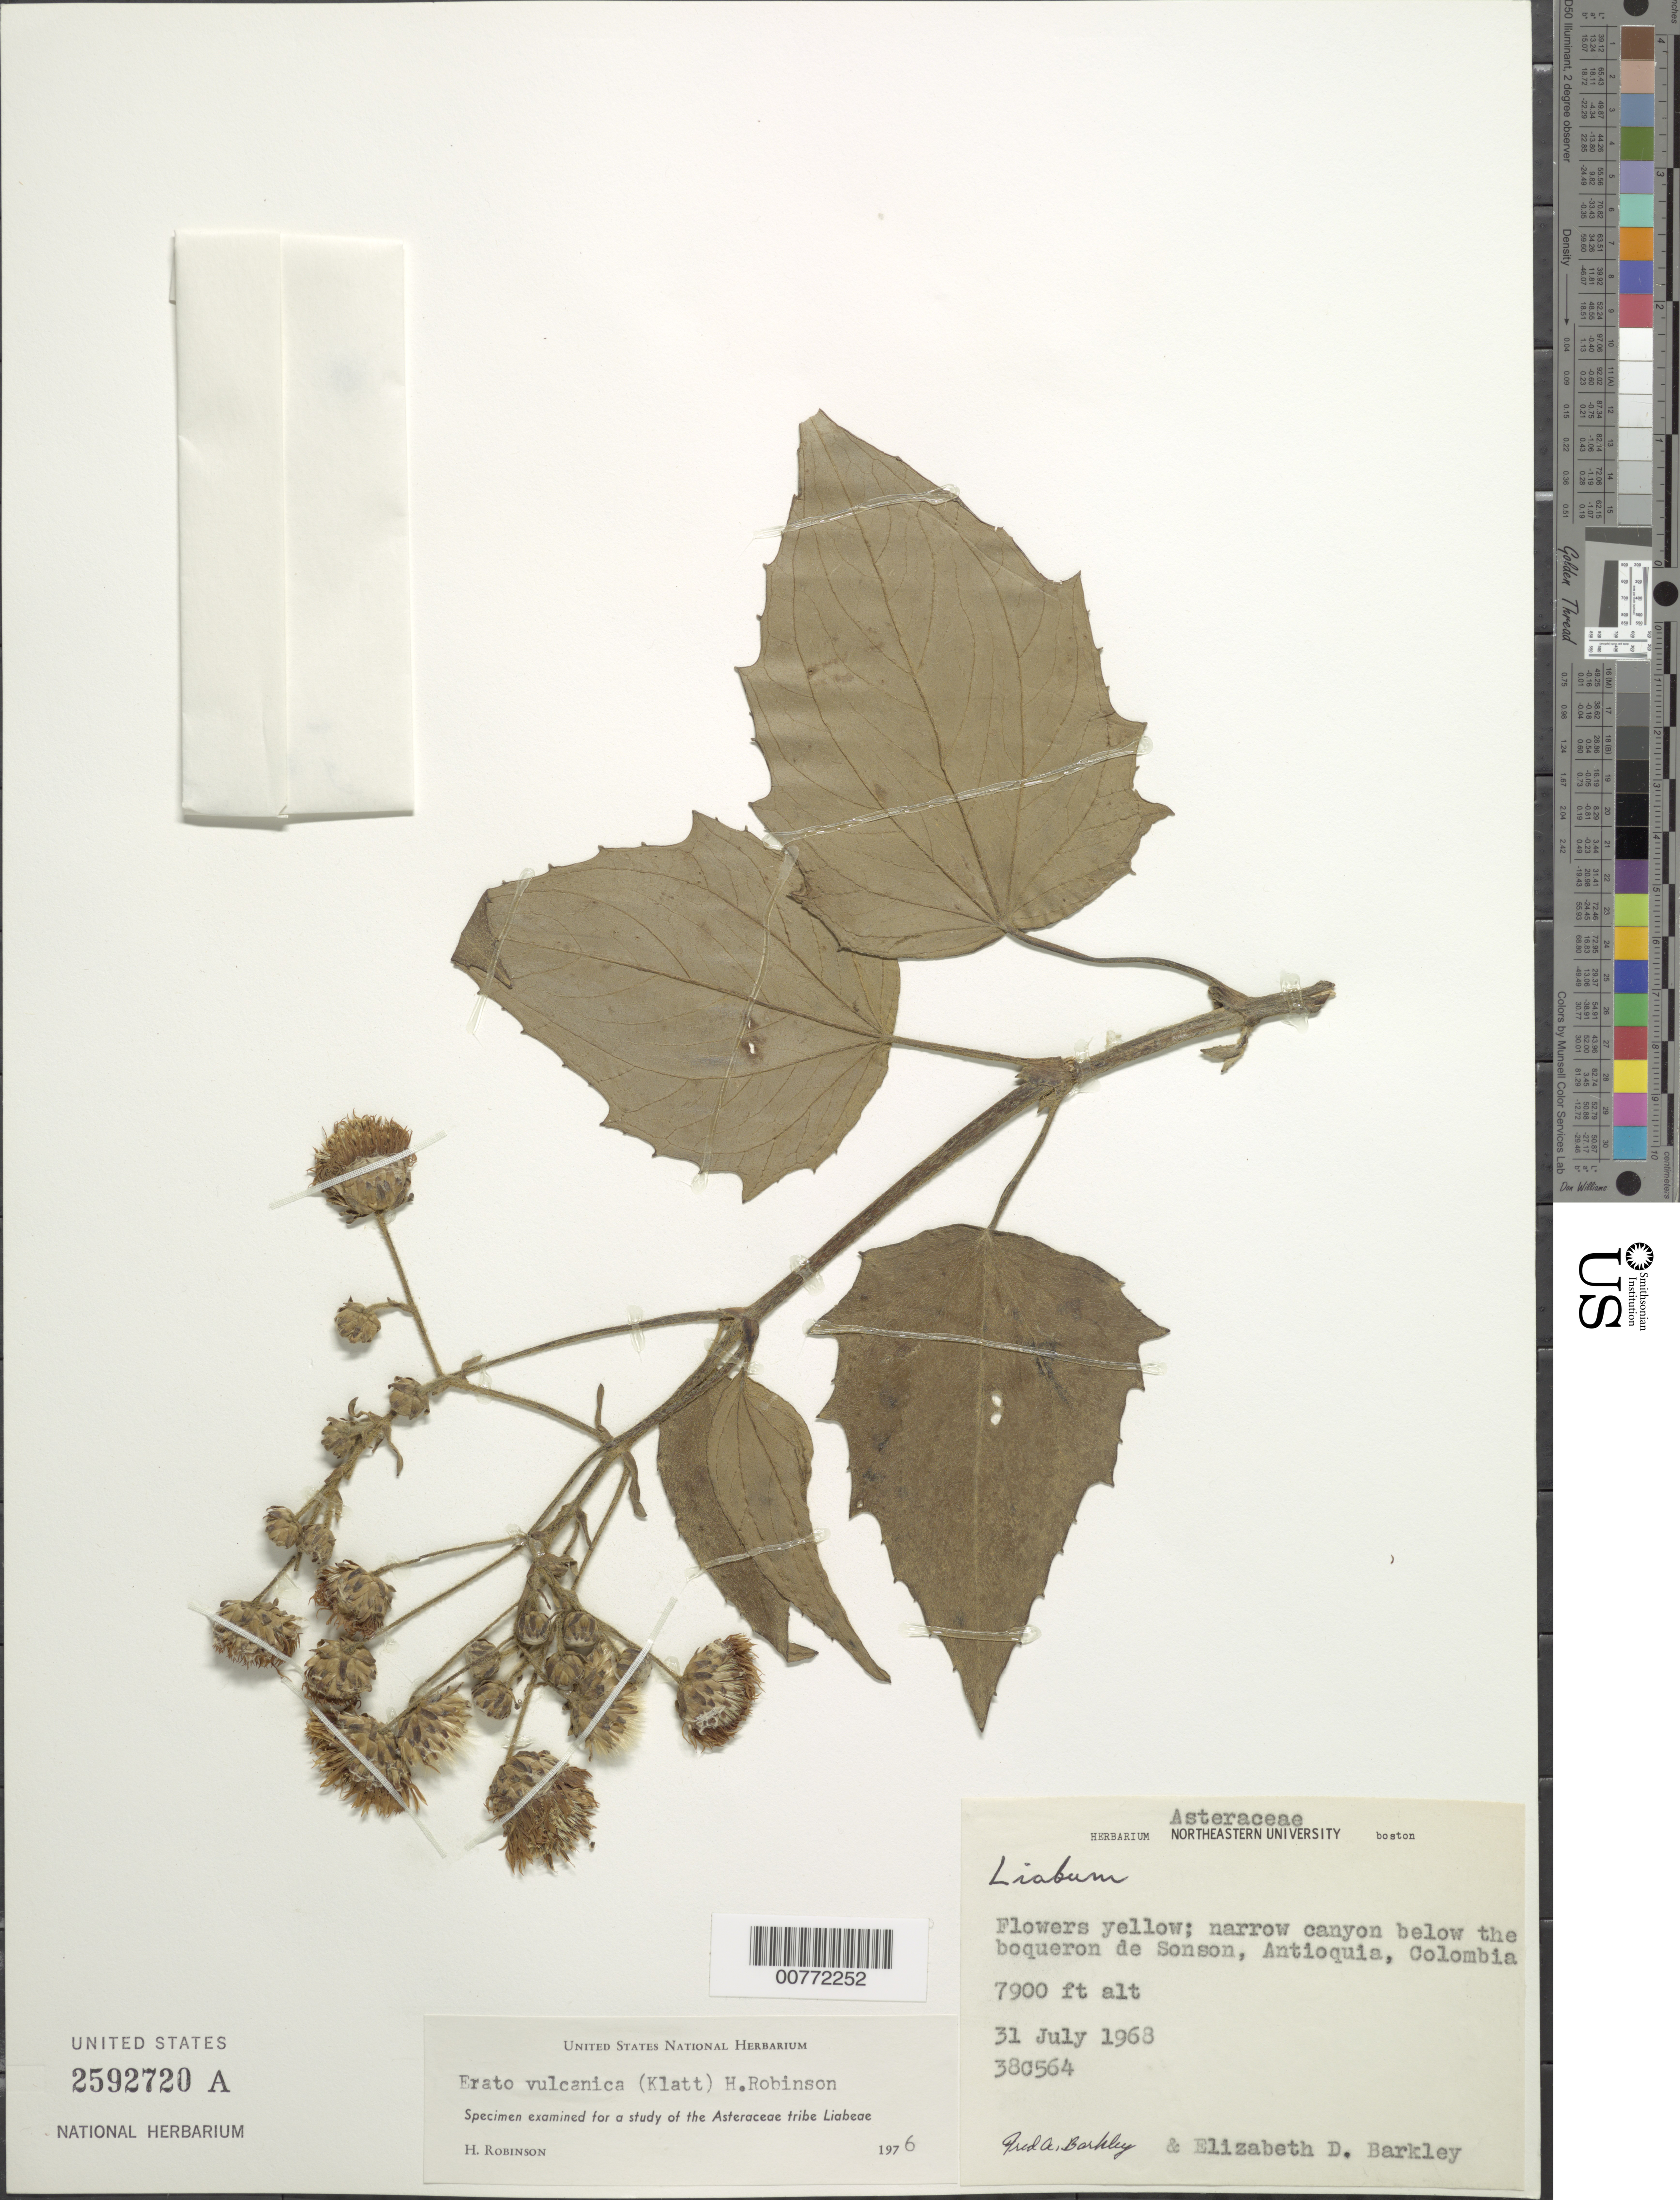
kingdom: Plantae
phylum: Tracheophyta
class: Magnoliopsida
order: Asterales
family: Asteraceae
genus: Erato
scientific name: Erato vulcanica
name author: (Klatt) H. Rob.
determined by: Robinson, Harold E., (US)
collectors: F. A. Barkley & E. D.Barkley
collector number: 380564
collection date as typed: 31-Jul-68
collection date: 1968-07-31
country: Colombia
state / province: Antioquia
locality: Boqueron de Sonson, canyon below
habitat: Narrow canyon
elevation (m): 7900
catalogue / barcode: US 2592720